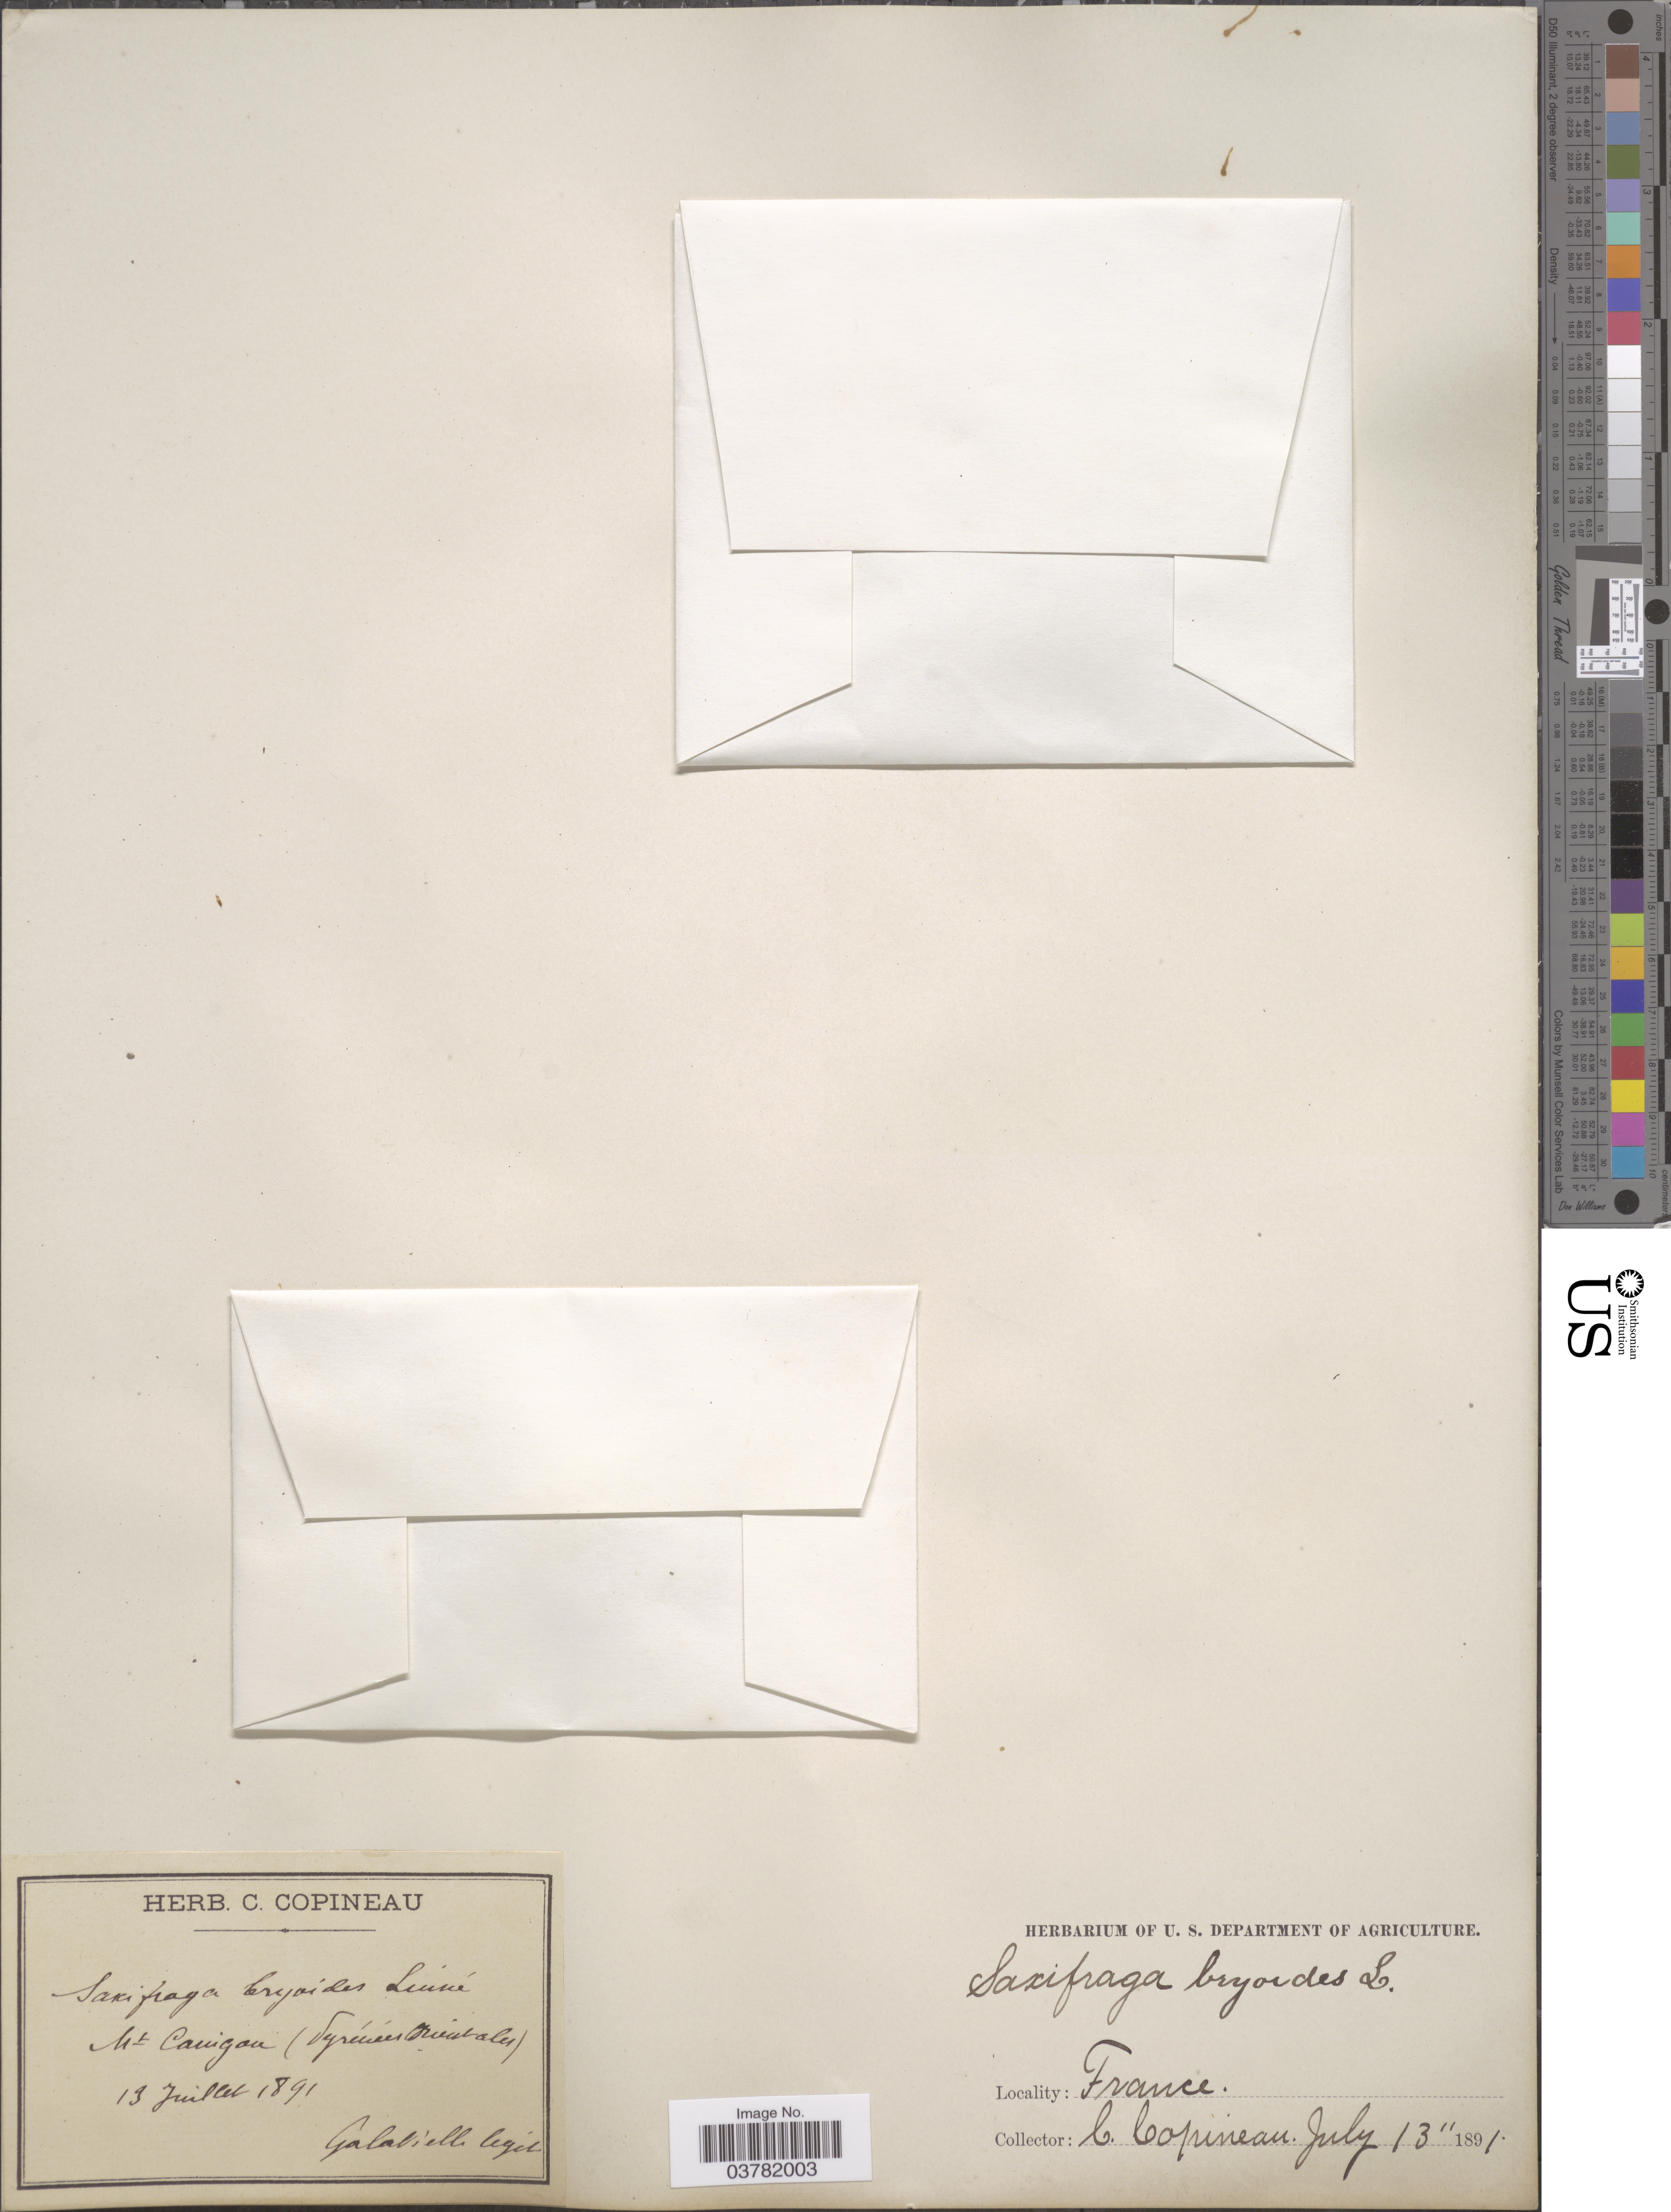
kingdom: Plantae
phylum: Tracheophyta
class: Magnoliopsida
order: Saxifragales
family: Saxifragaceae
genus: Saxifraga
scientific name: Saxifraga bryoides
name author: L.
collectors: C. Copineau & Galabrielli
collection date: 1891-07-13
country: France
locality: Mt. Canigou (Pyrénées Orientales).